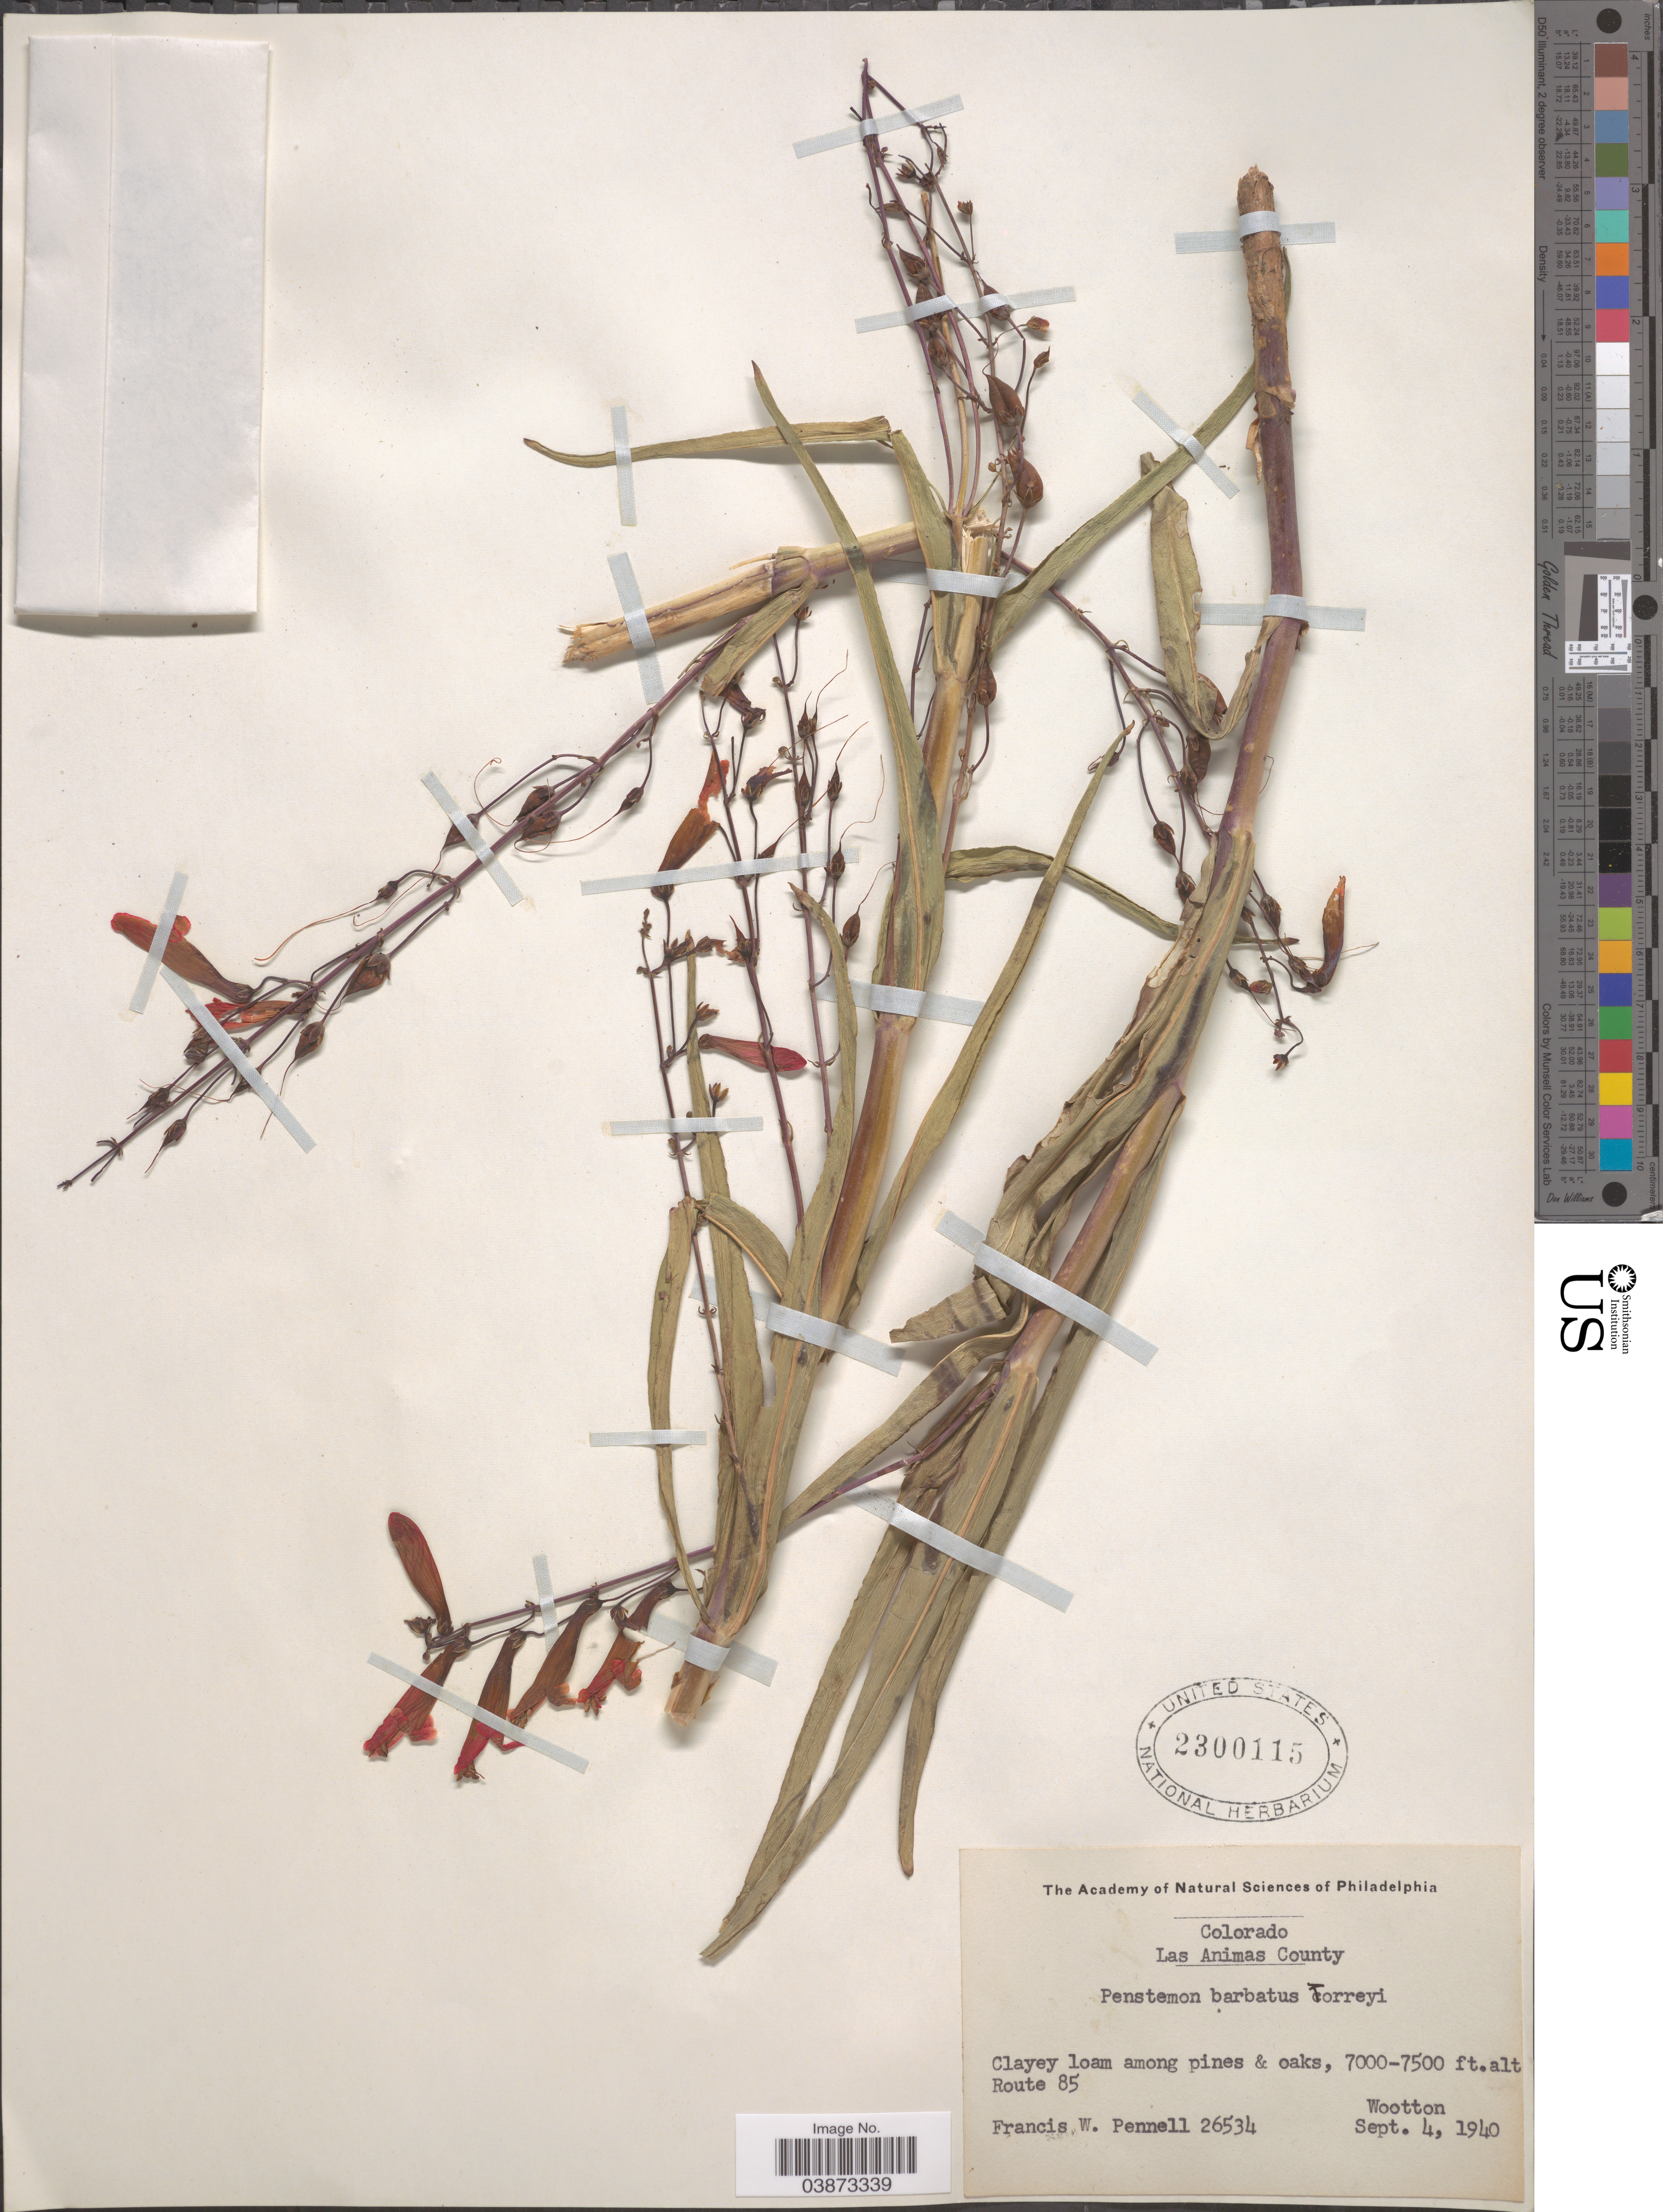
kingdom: Plantae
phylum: Tracheophyta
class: Magnoliopsida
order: Lamiales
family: Plantaginaceae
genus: Penstemon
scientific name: Penstemon barbatus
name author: (Cav.) Roth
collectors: F. W. Pennell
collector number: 26534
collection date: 1940-09-04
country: United States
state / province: Colorado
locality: Las Animas County. Clayey loam among pines & oaks, Route 85. Wootton.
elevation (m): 2134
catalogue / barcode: US 2300115